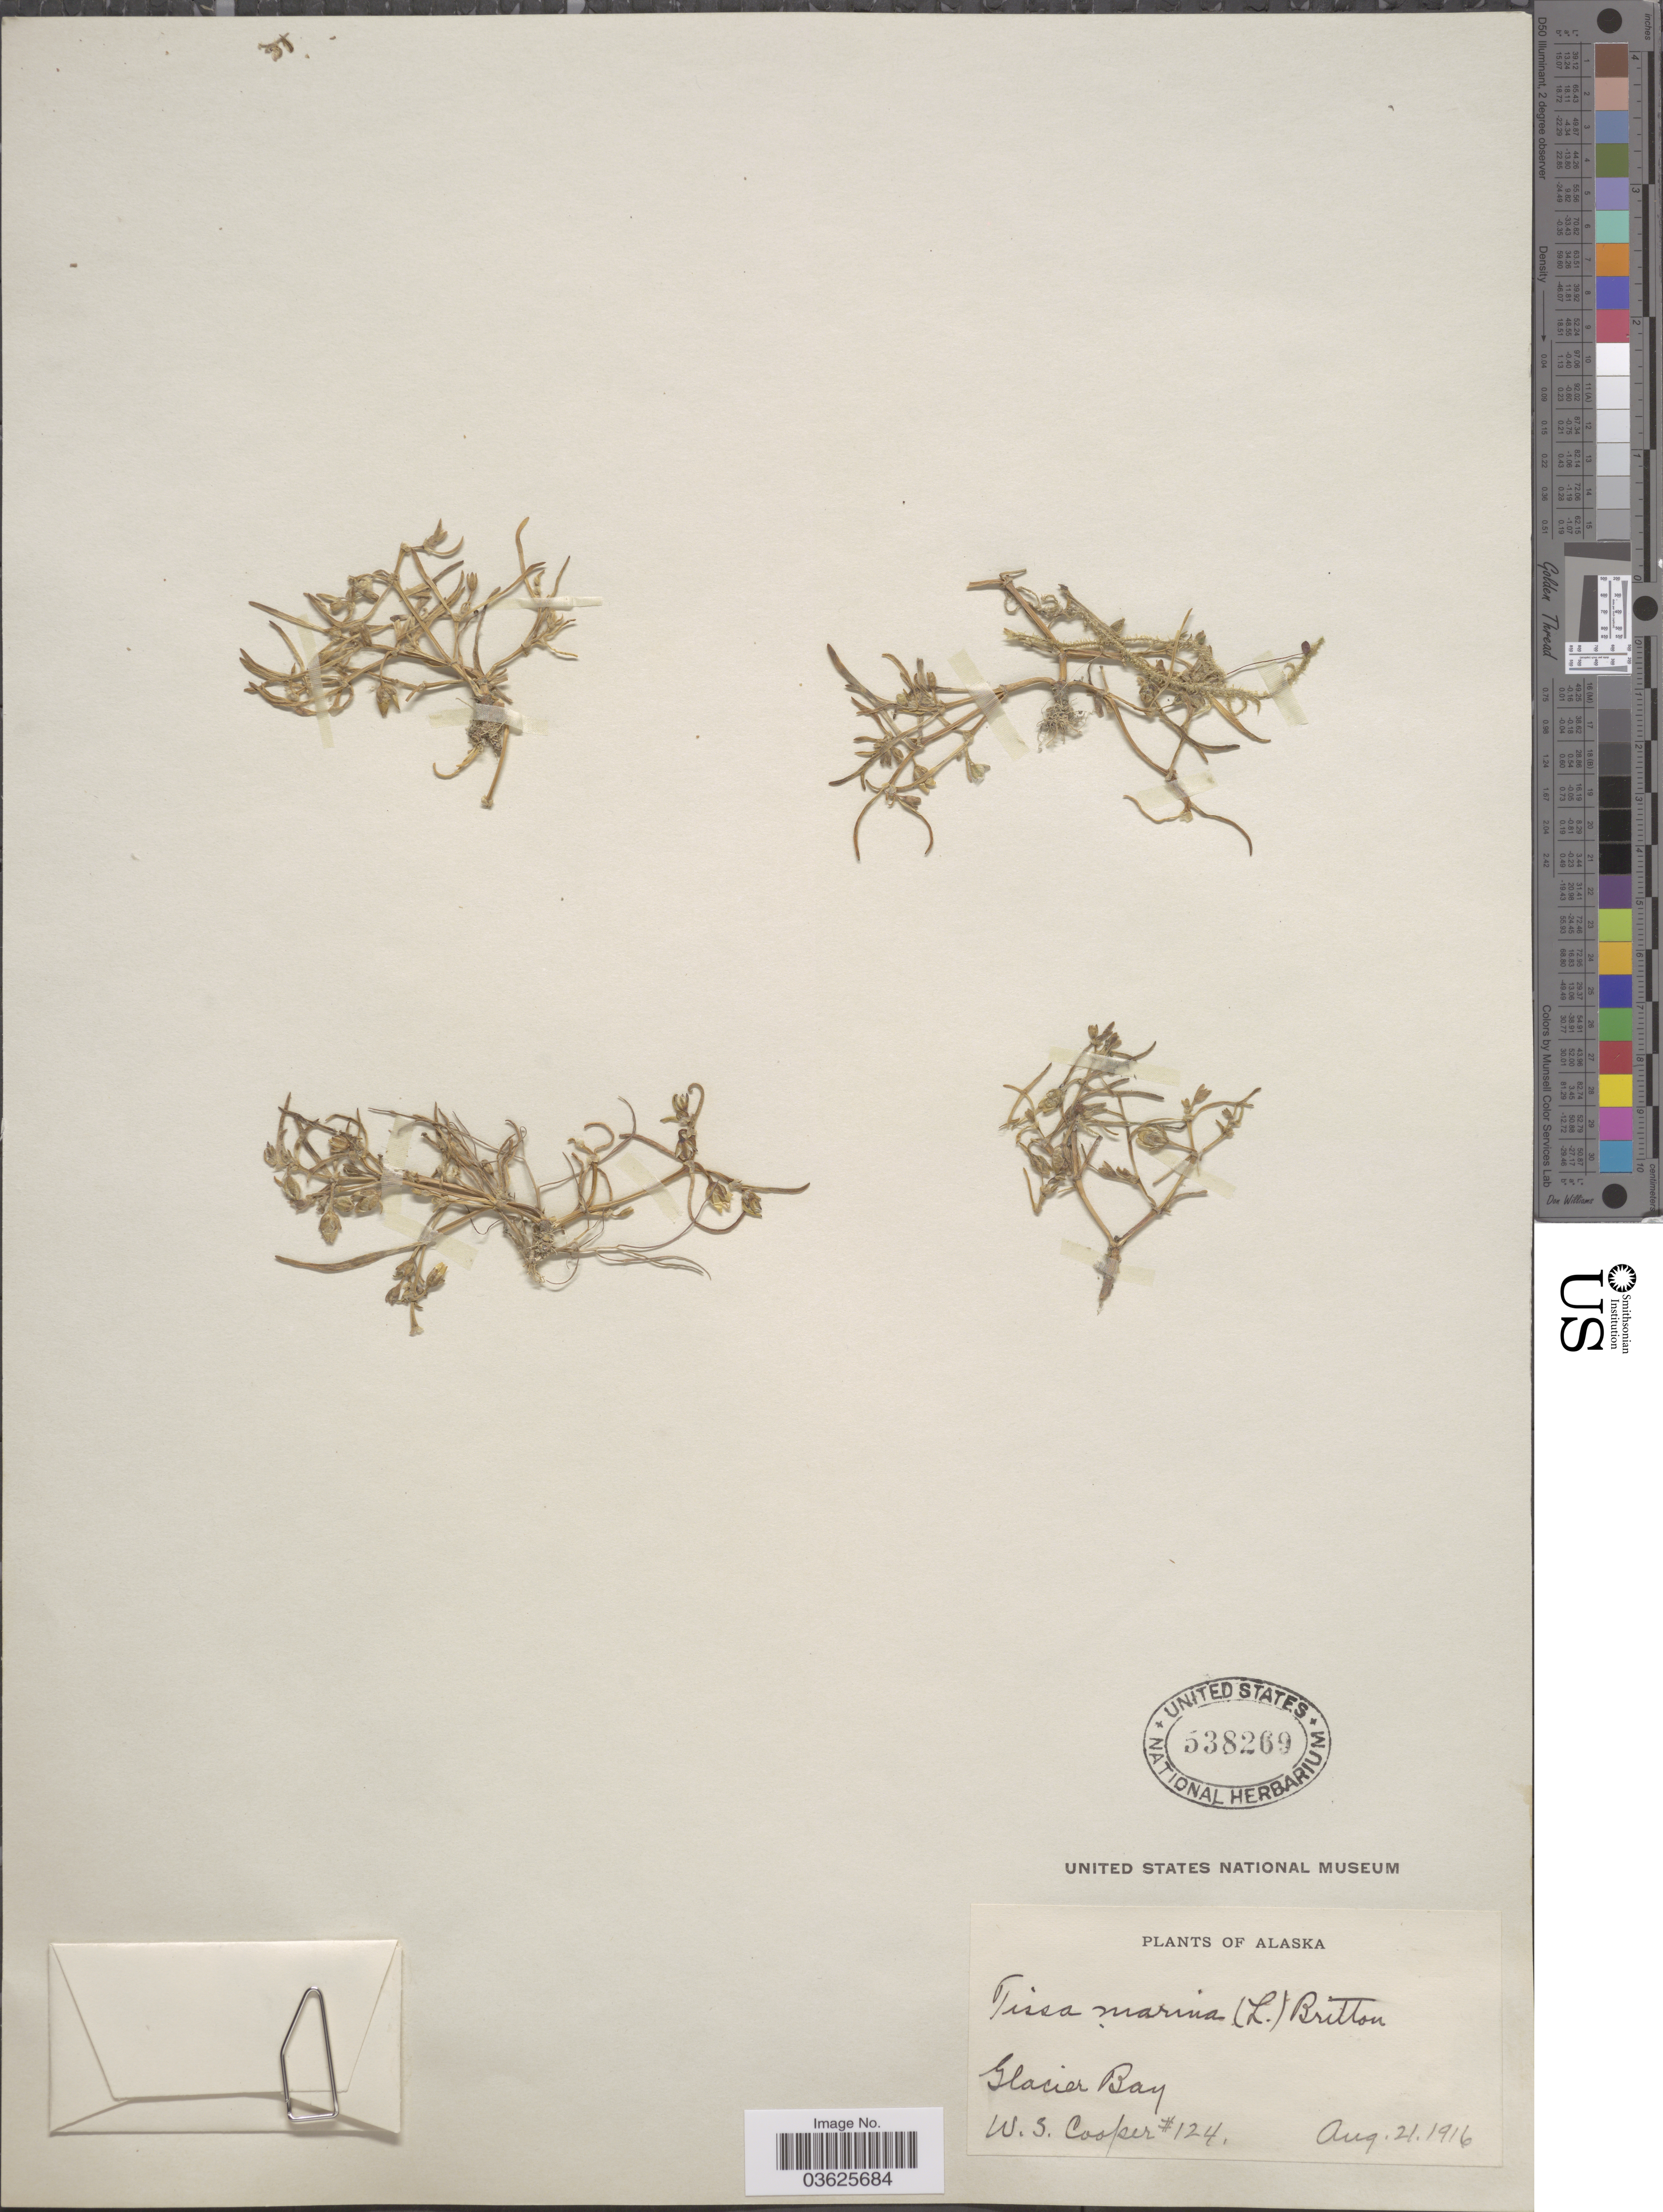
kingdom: Plantae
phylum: Tracheophyta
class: Magnoliopsida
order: Caryophyllales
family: Caryophyllaceae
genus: Spergularia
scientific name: Spergularia marina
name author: (L.) Griseb.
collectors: W. Cooper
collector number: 124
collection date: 1916-08-21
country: United States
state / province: Alaska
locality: Glacier Bay.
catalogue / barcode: US 538269